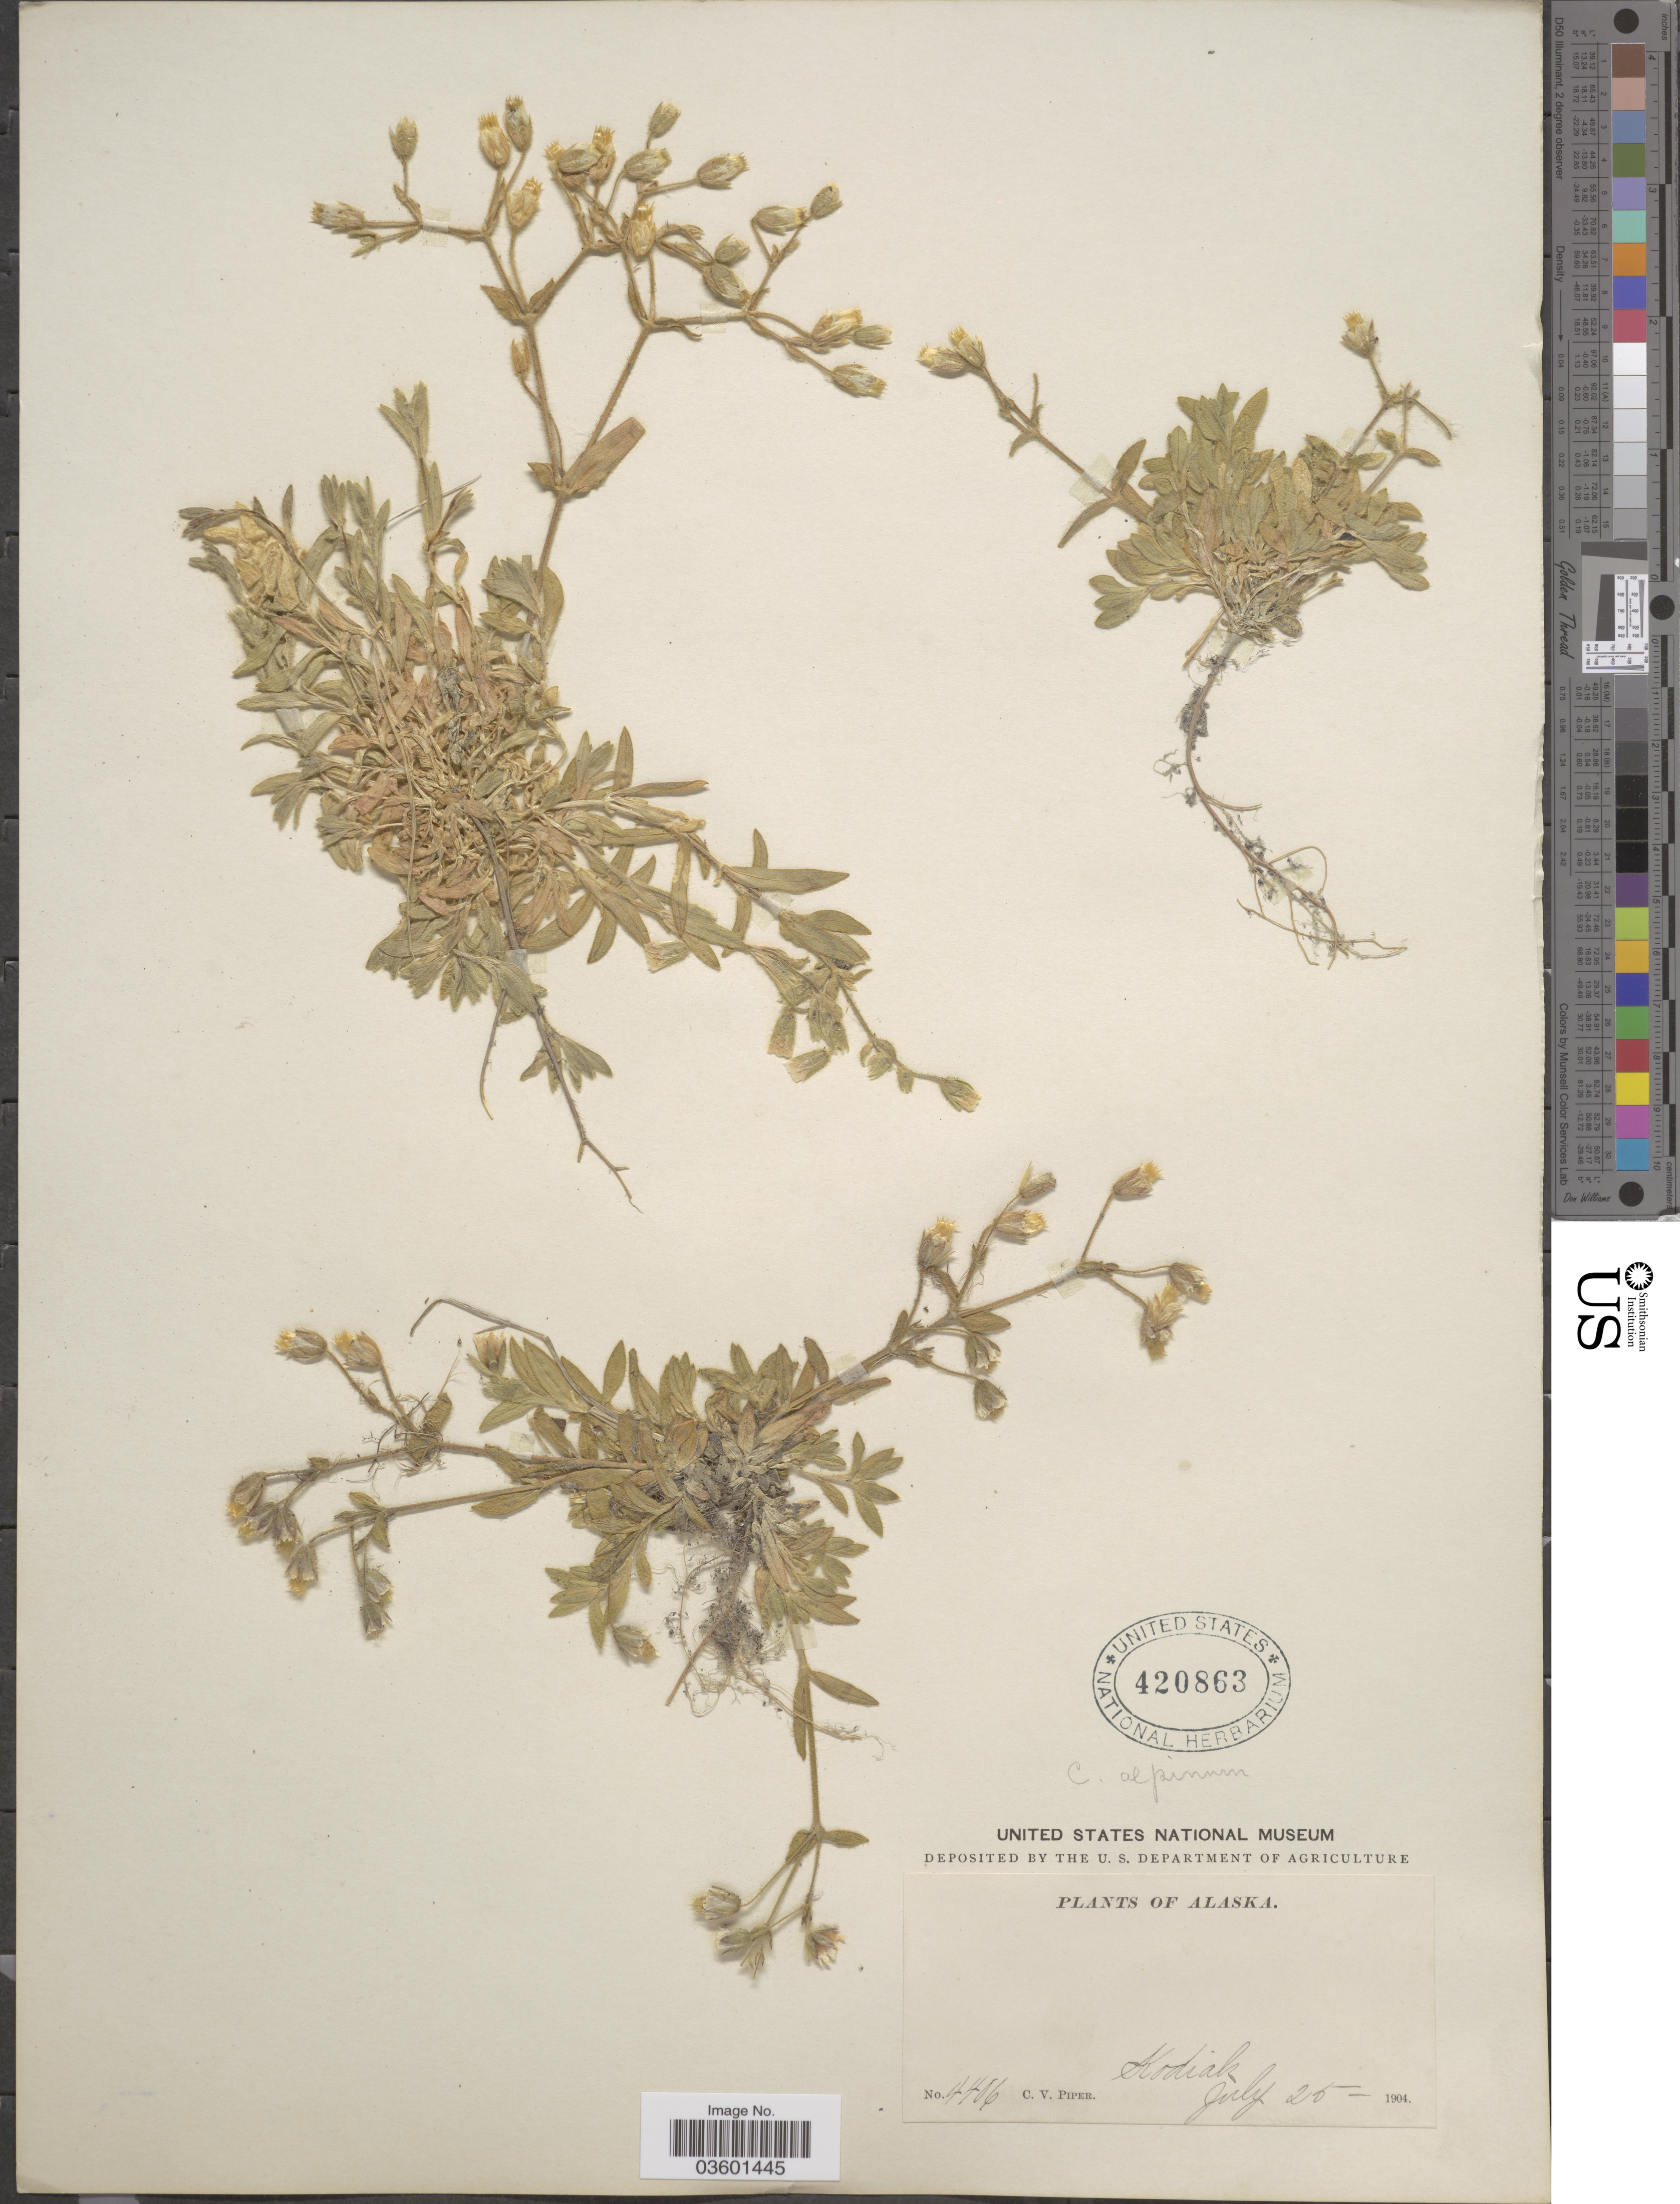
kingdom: Plantae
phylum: Tracheophyta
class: Magnoliopsida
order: Caryophyllales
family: Caryophyllaceae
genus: Cerastium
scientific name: Cerastium beeringianum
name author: Cham. & Schltdl.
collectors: C. V. Piper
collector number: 4406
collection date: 1904-07-25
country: United States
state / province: Alaska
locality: Kodiak.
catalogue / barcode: US 420863